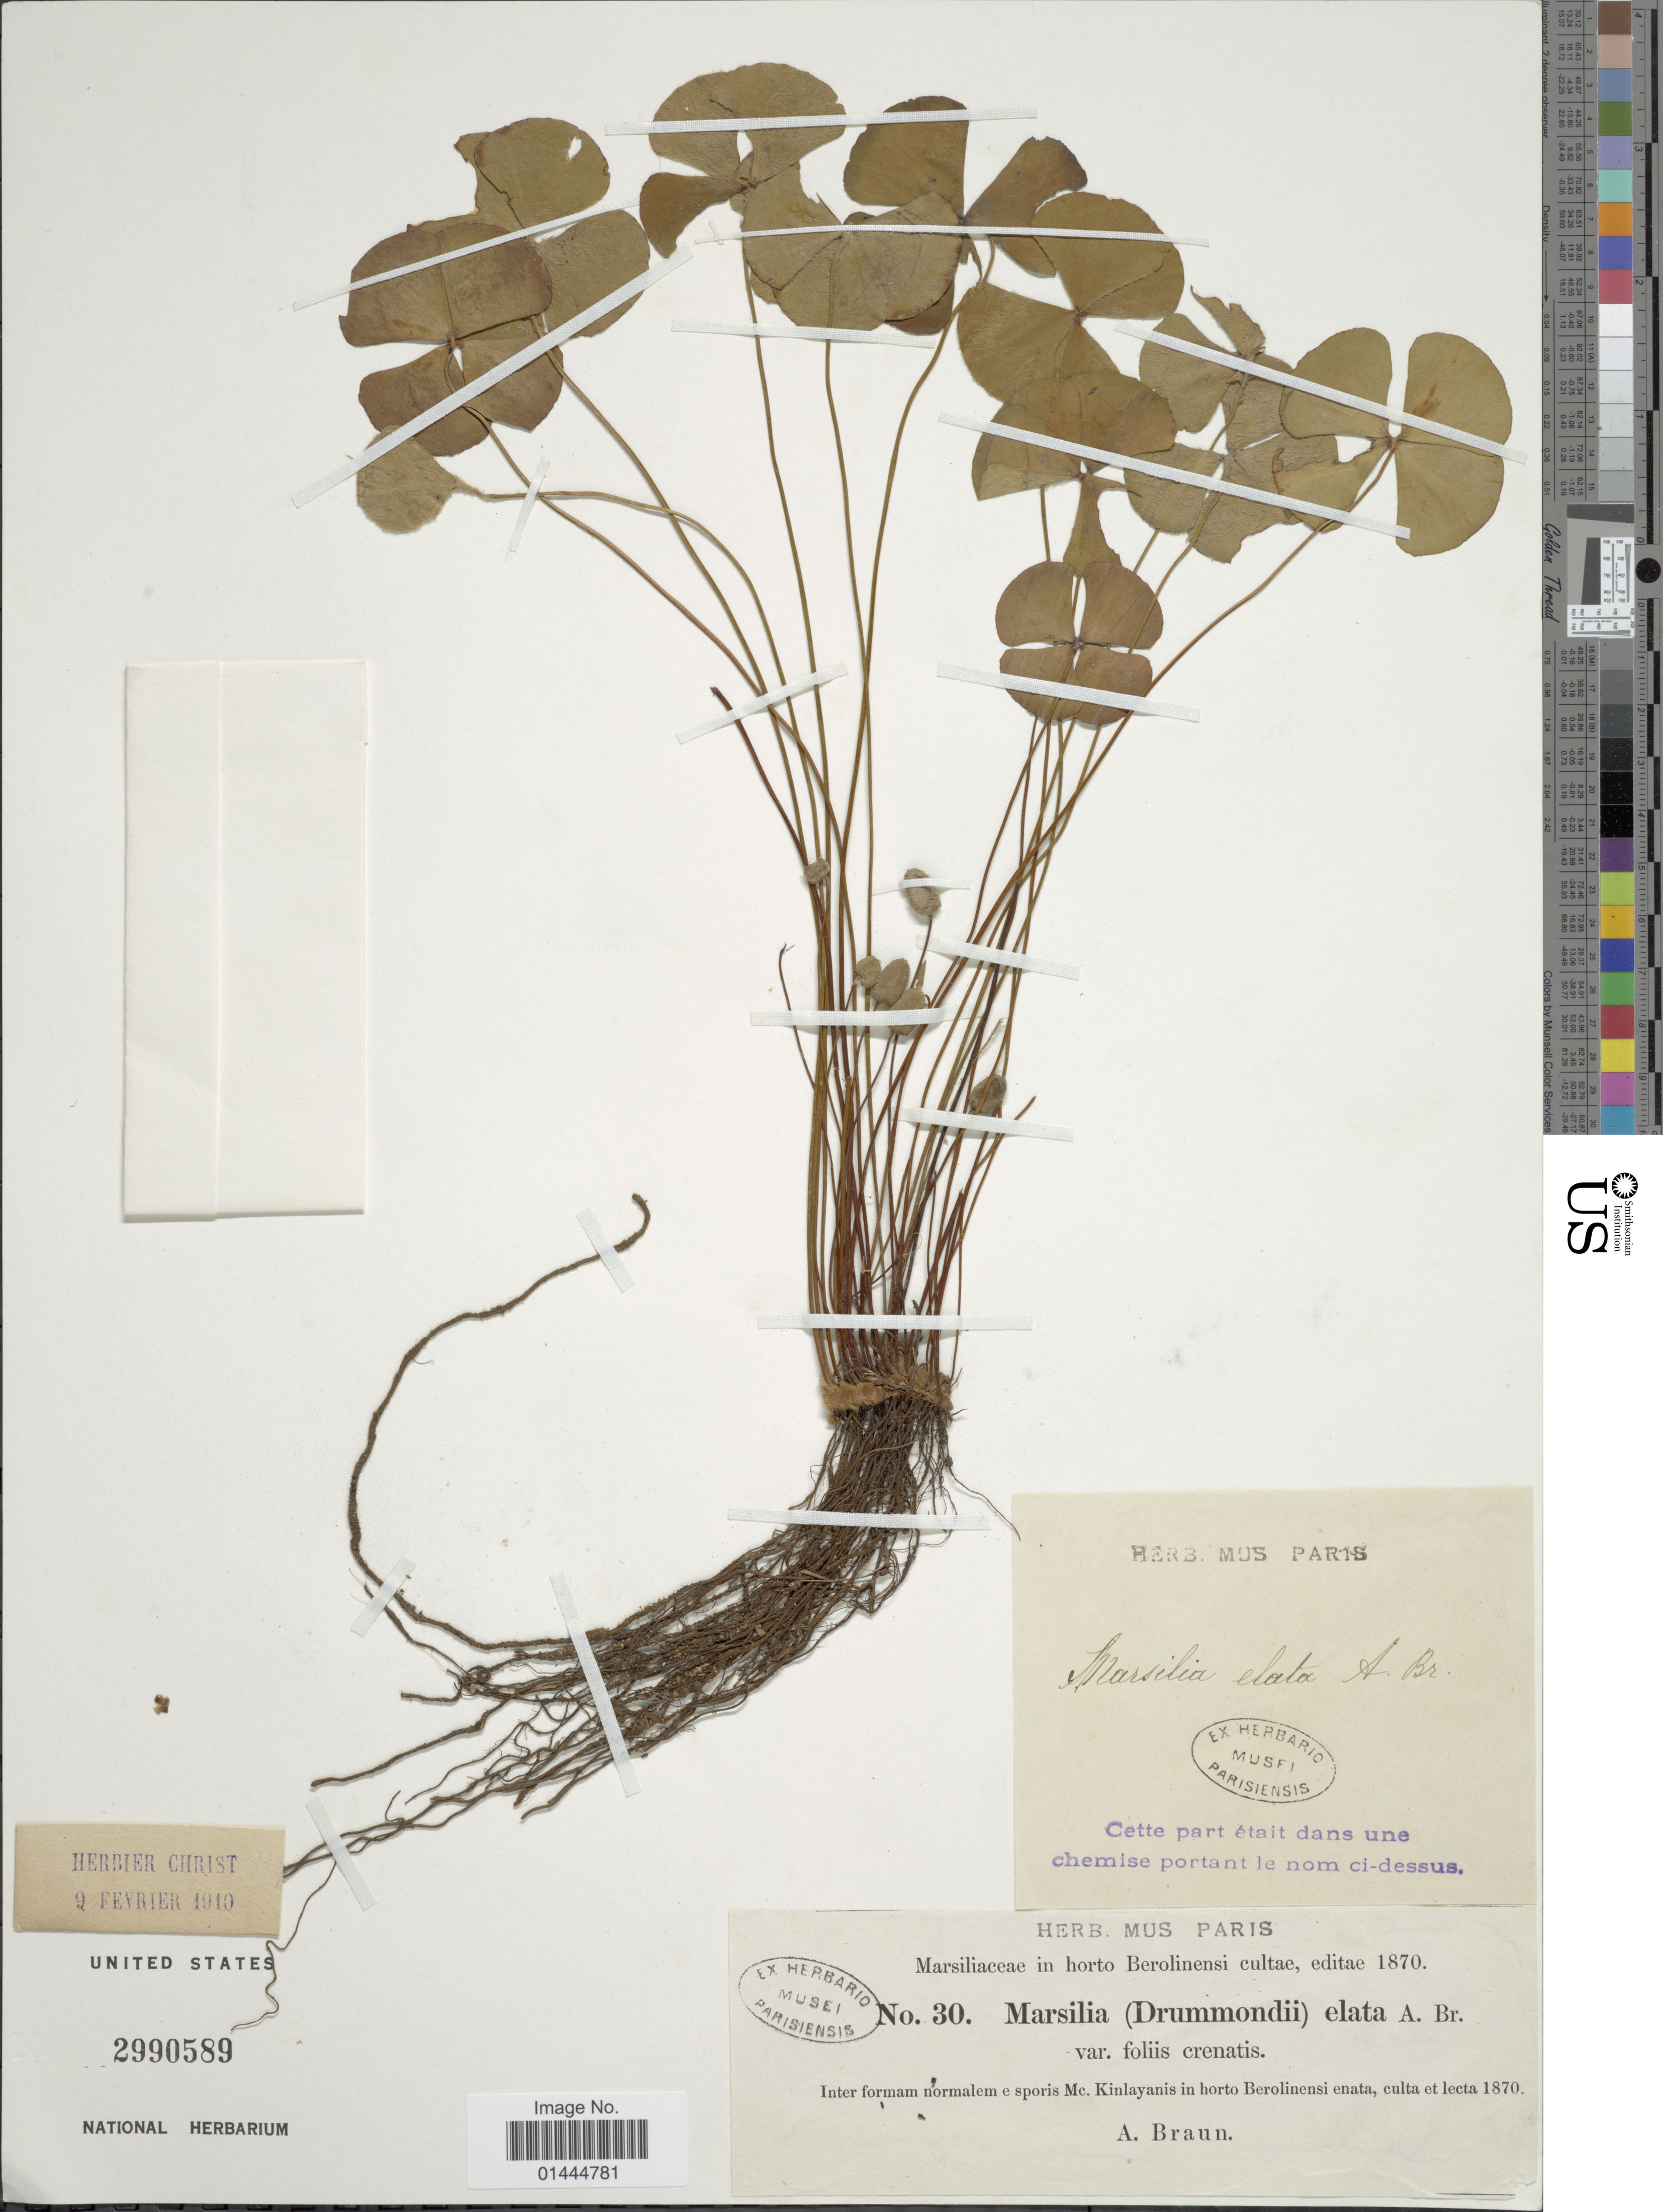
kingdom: Plantae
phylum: Tracheophyta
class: Polypodiopsida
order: Salviniales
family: Marsileaceae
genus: Marsilea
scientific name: Marsilea elata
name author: A. Braun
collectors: A. Braun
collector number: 30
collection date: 1870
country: Germany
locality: In horto Berolinensi cultae.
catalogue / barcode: US 2990589